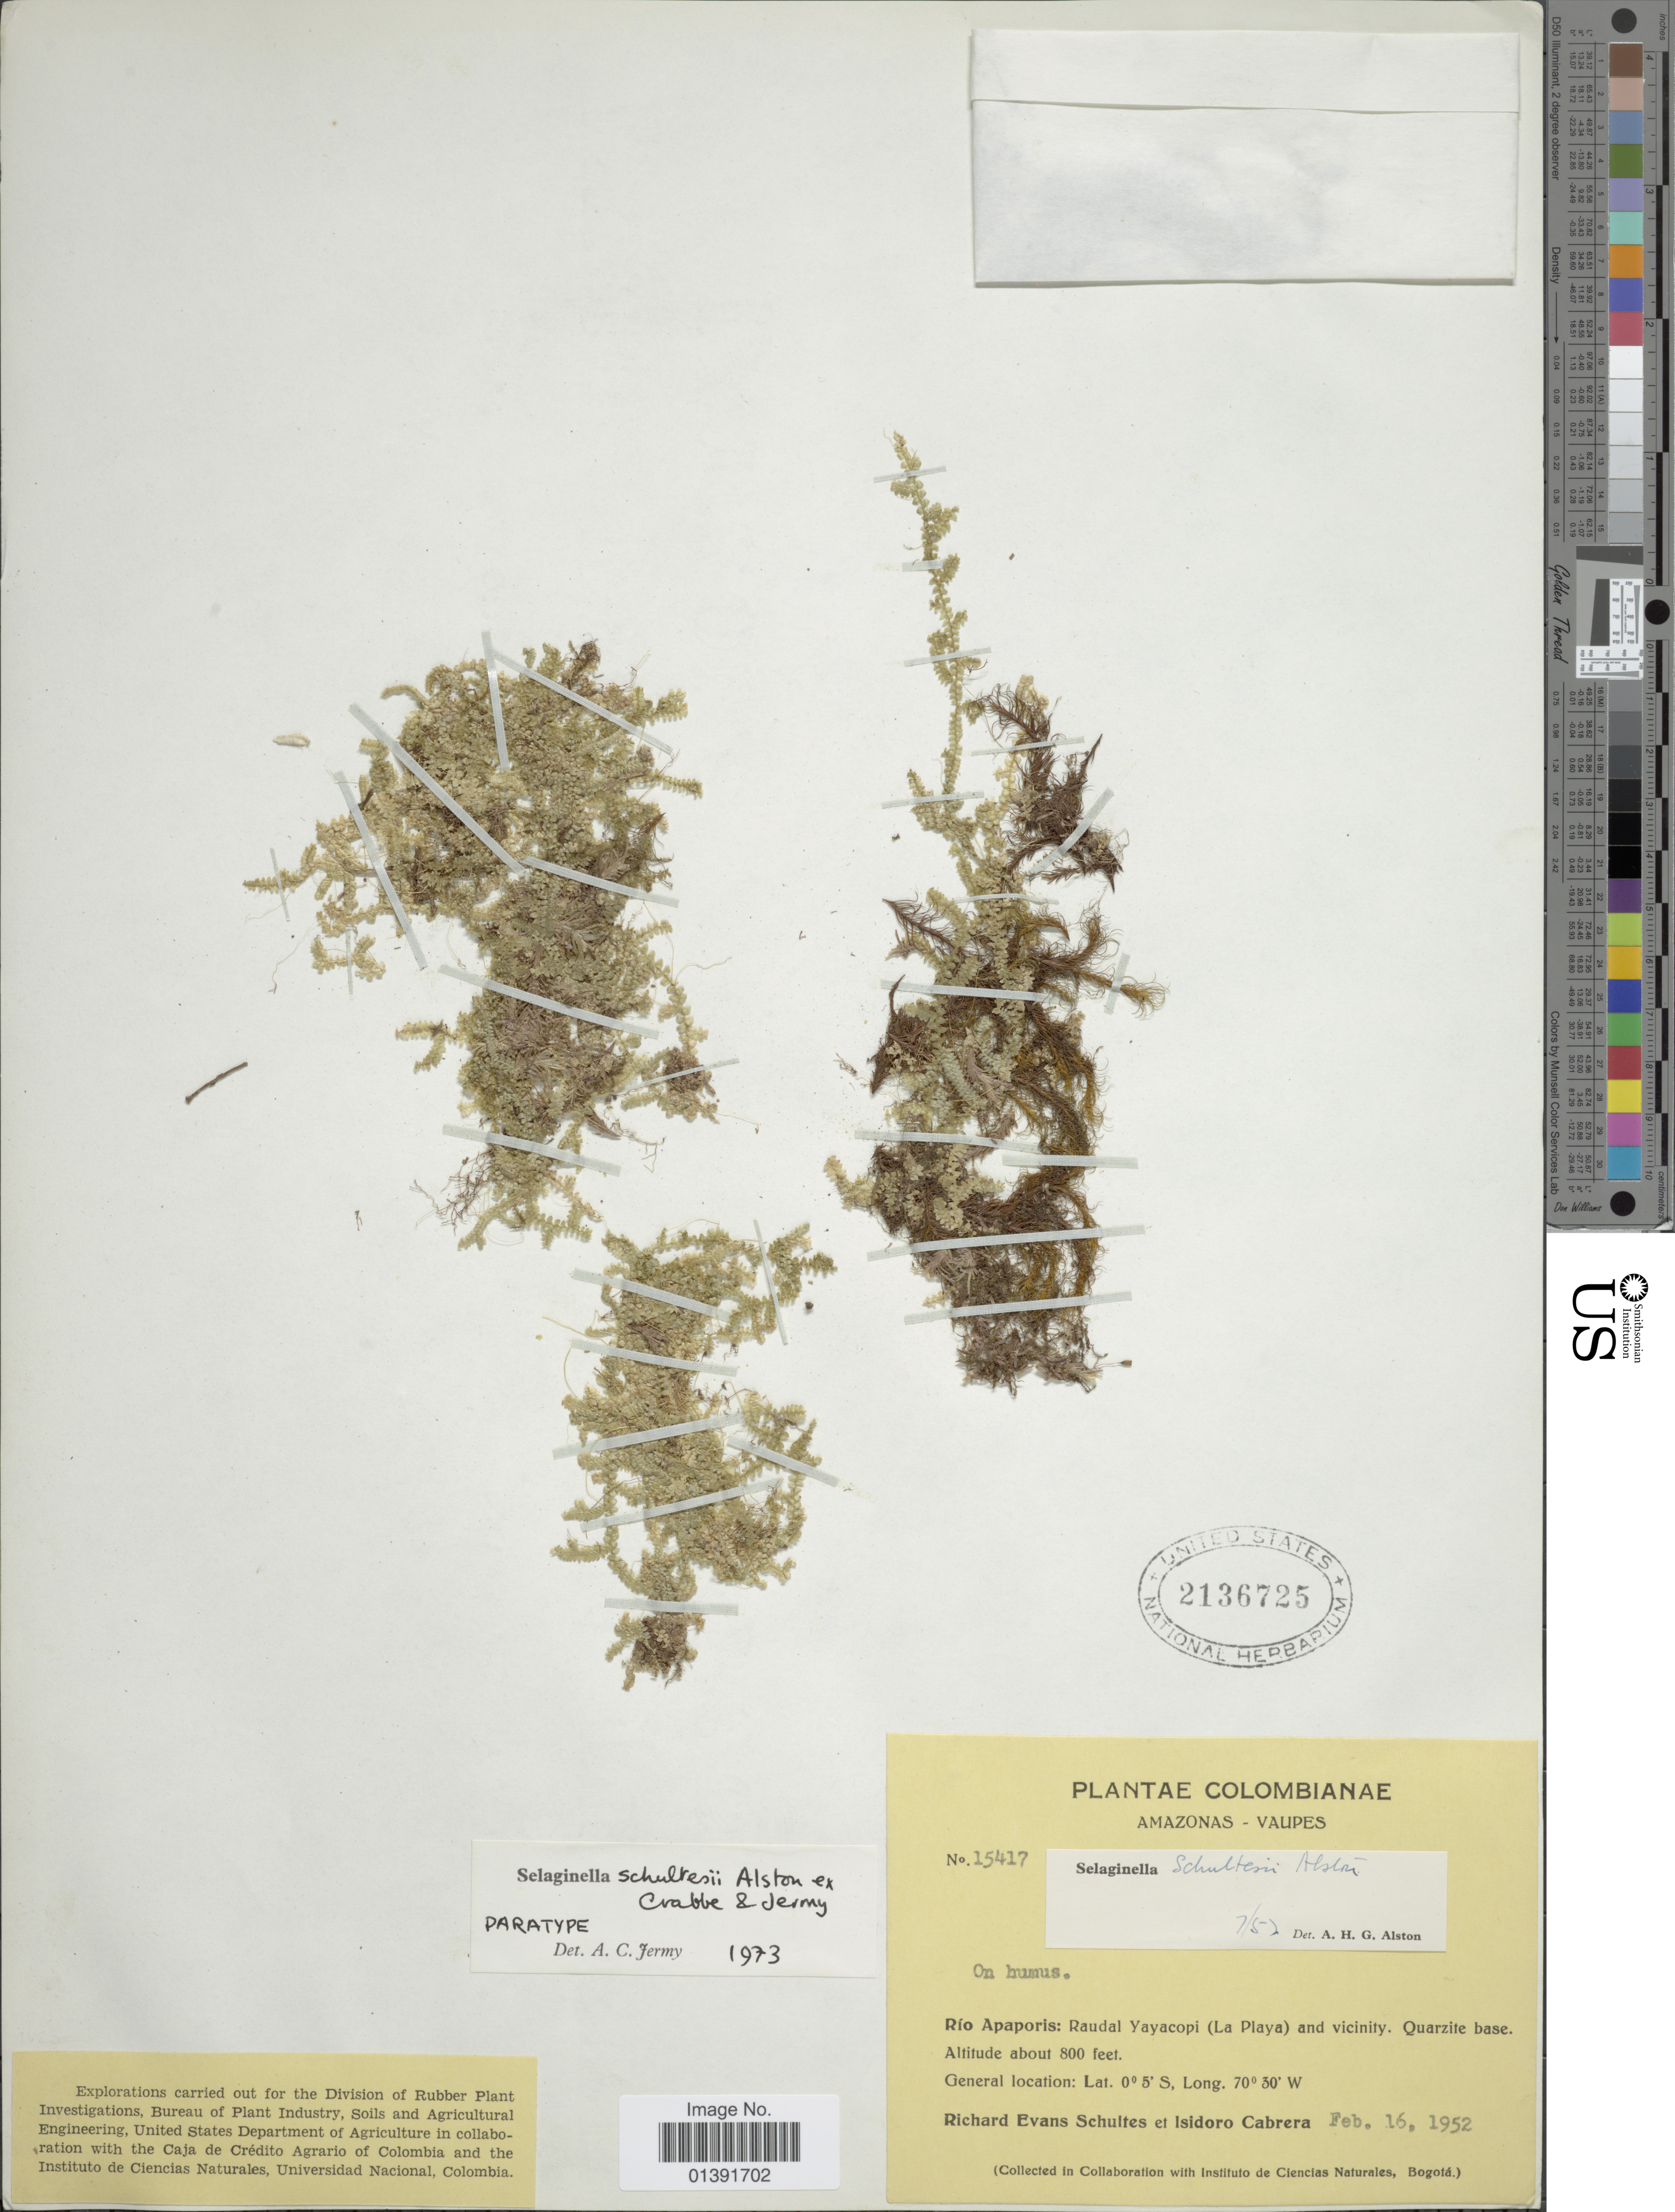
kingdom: Plantae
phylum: Tracheophyta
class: Lycopodiopsida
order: Selaginellales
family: Selaginellaceae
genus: Selaginella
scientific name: Selaginella schultesii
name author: Alston ex Crabbe & Jermy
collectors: R. E. Schultes & I. Cabrera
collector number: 15417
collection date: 1952-02-16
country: Colombia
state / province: Vaupés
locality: Amazones, Rio Apaporis: Raudal Yayacopi (La Playa) and vicinity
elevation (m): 244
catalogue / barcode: US 2136725